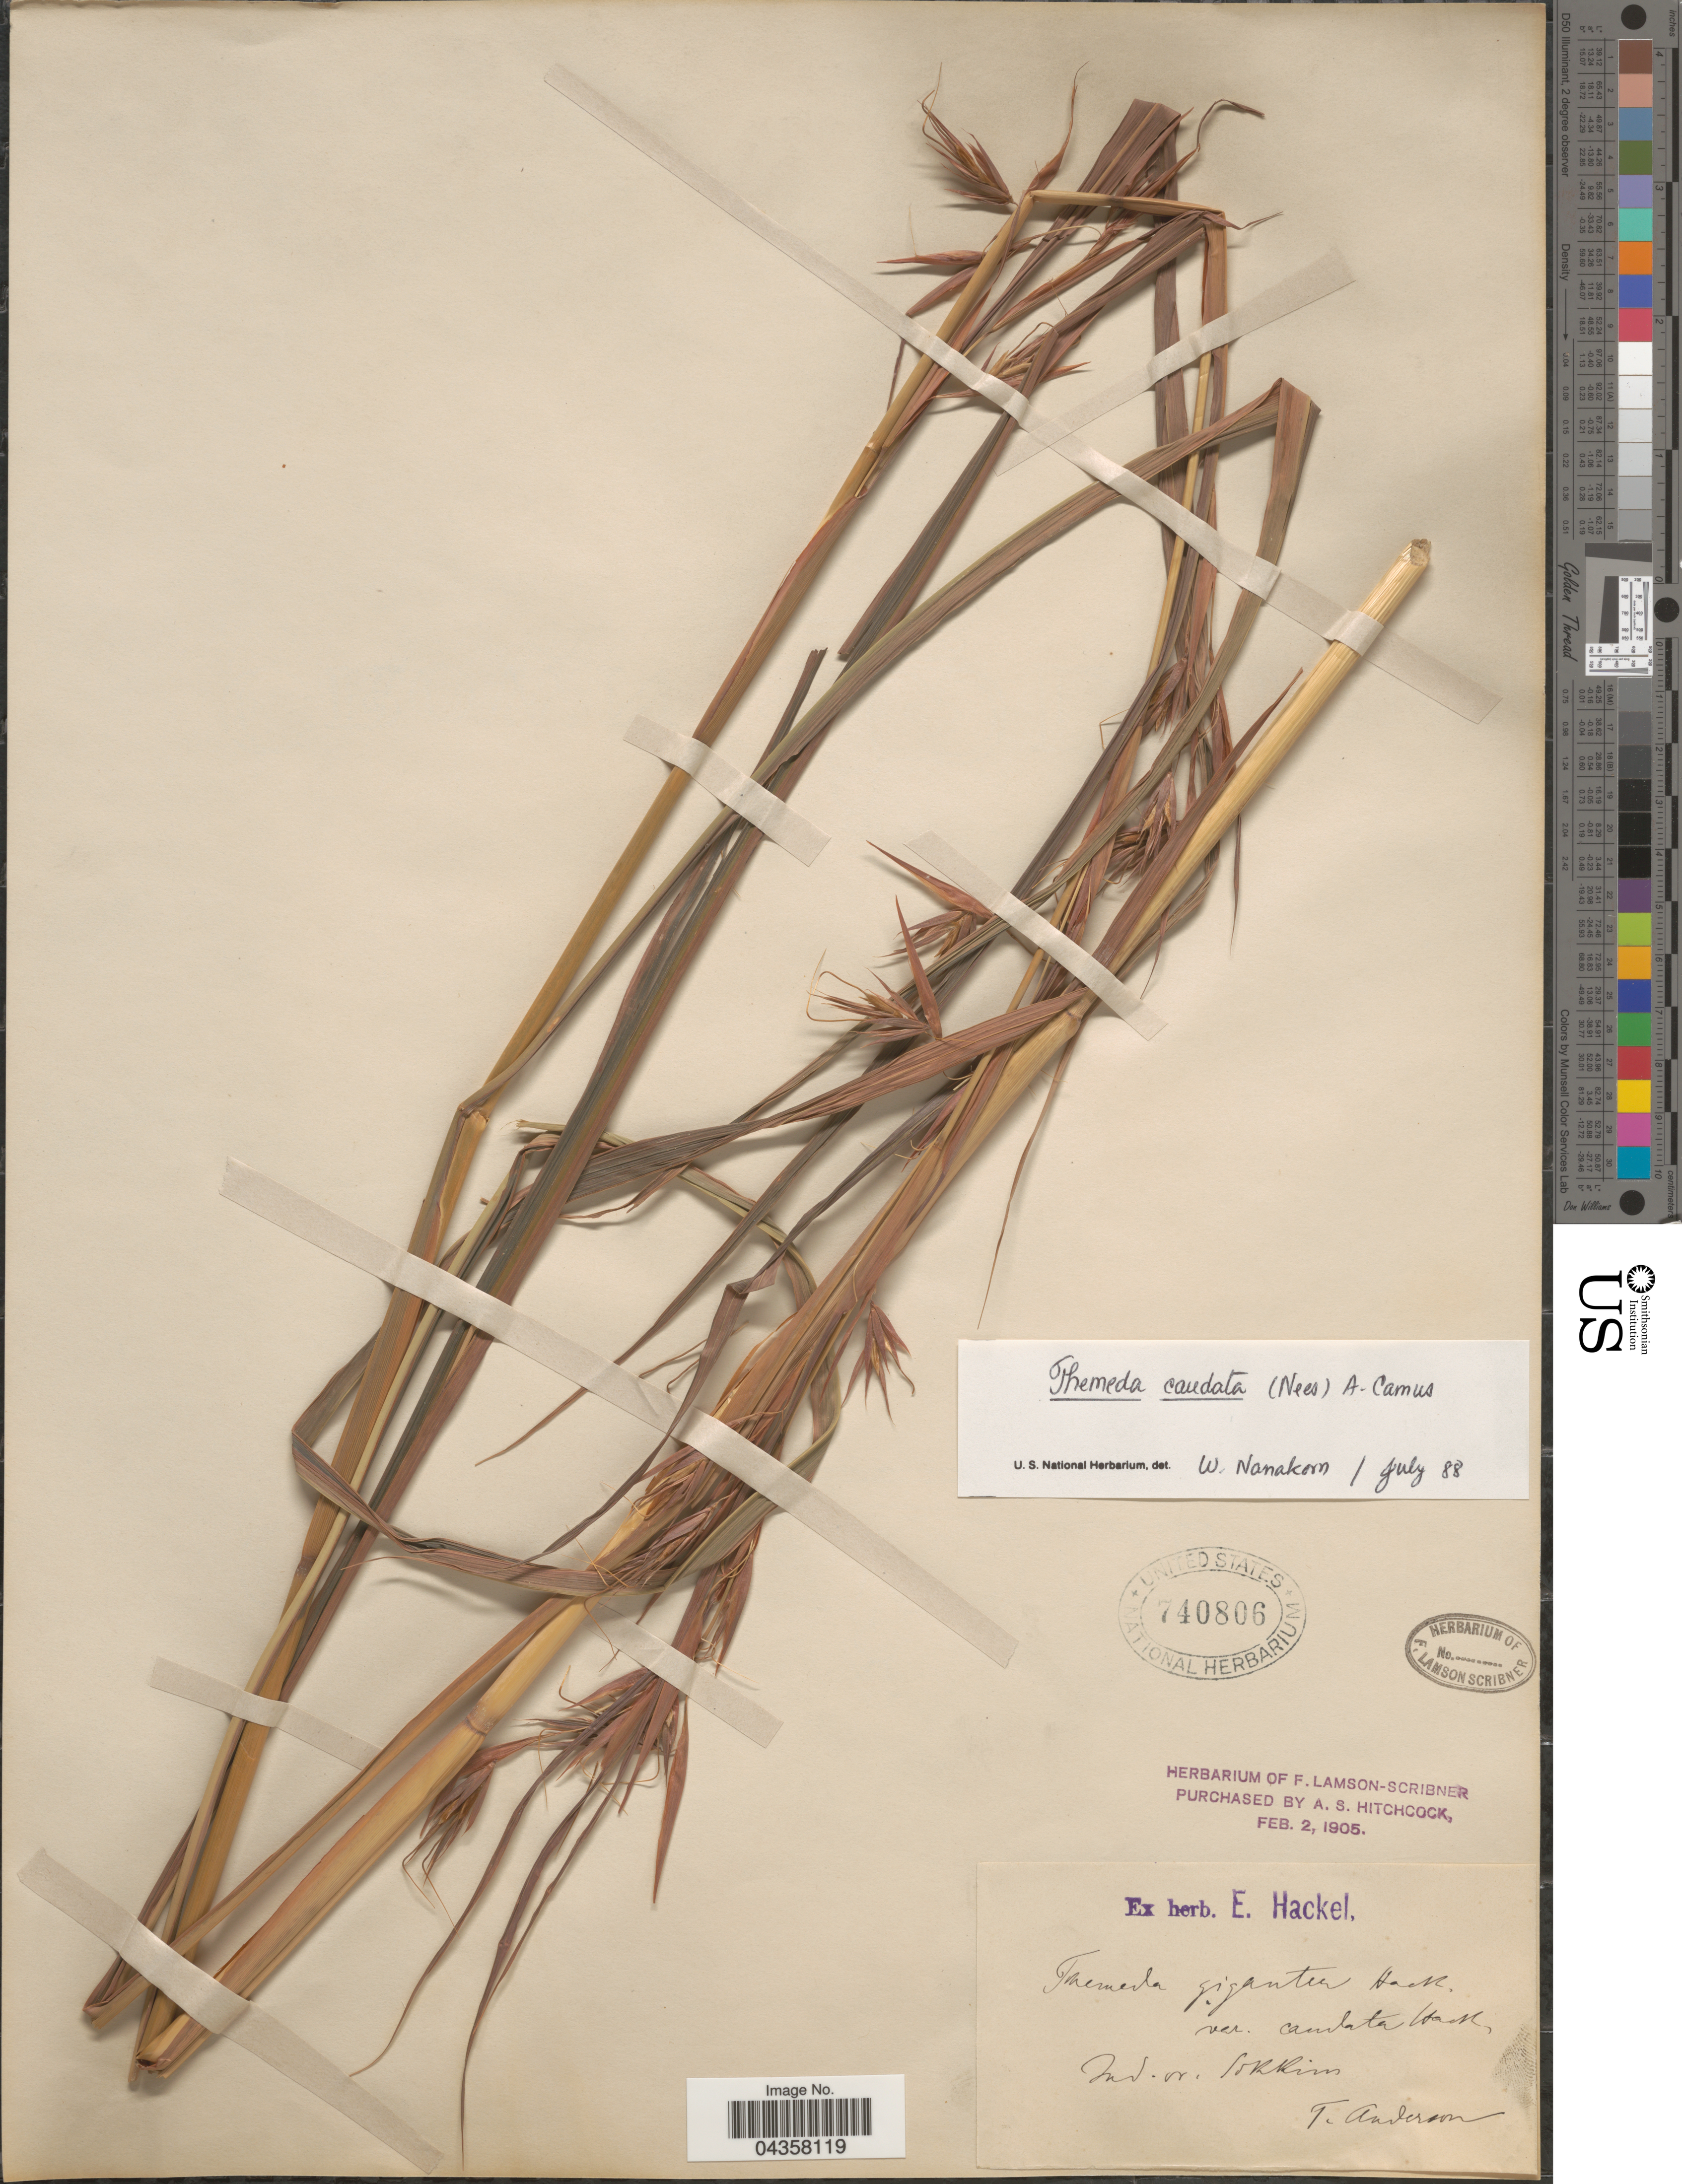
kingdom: Plantae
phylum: Tracheophyta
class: Liliopsida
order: Poales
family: Poaceae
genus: Themeda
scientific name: Themeda caudata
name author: (Nees ex Hook. & Arn.) A. Camus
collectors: T. Anderson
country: India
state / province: Sikkim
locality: Ind. or.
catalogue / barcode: US 740806